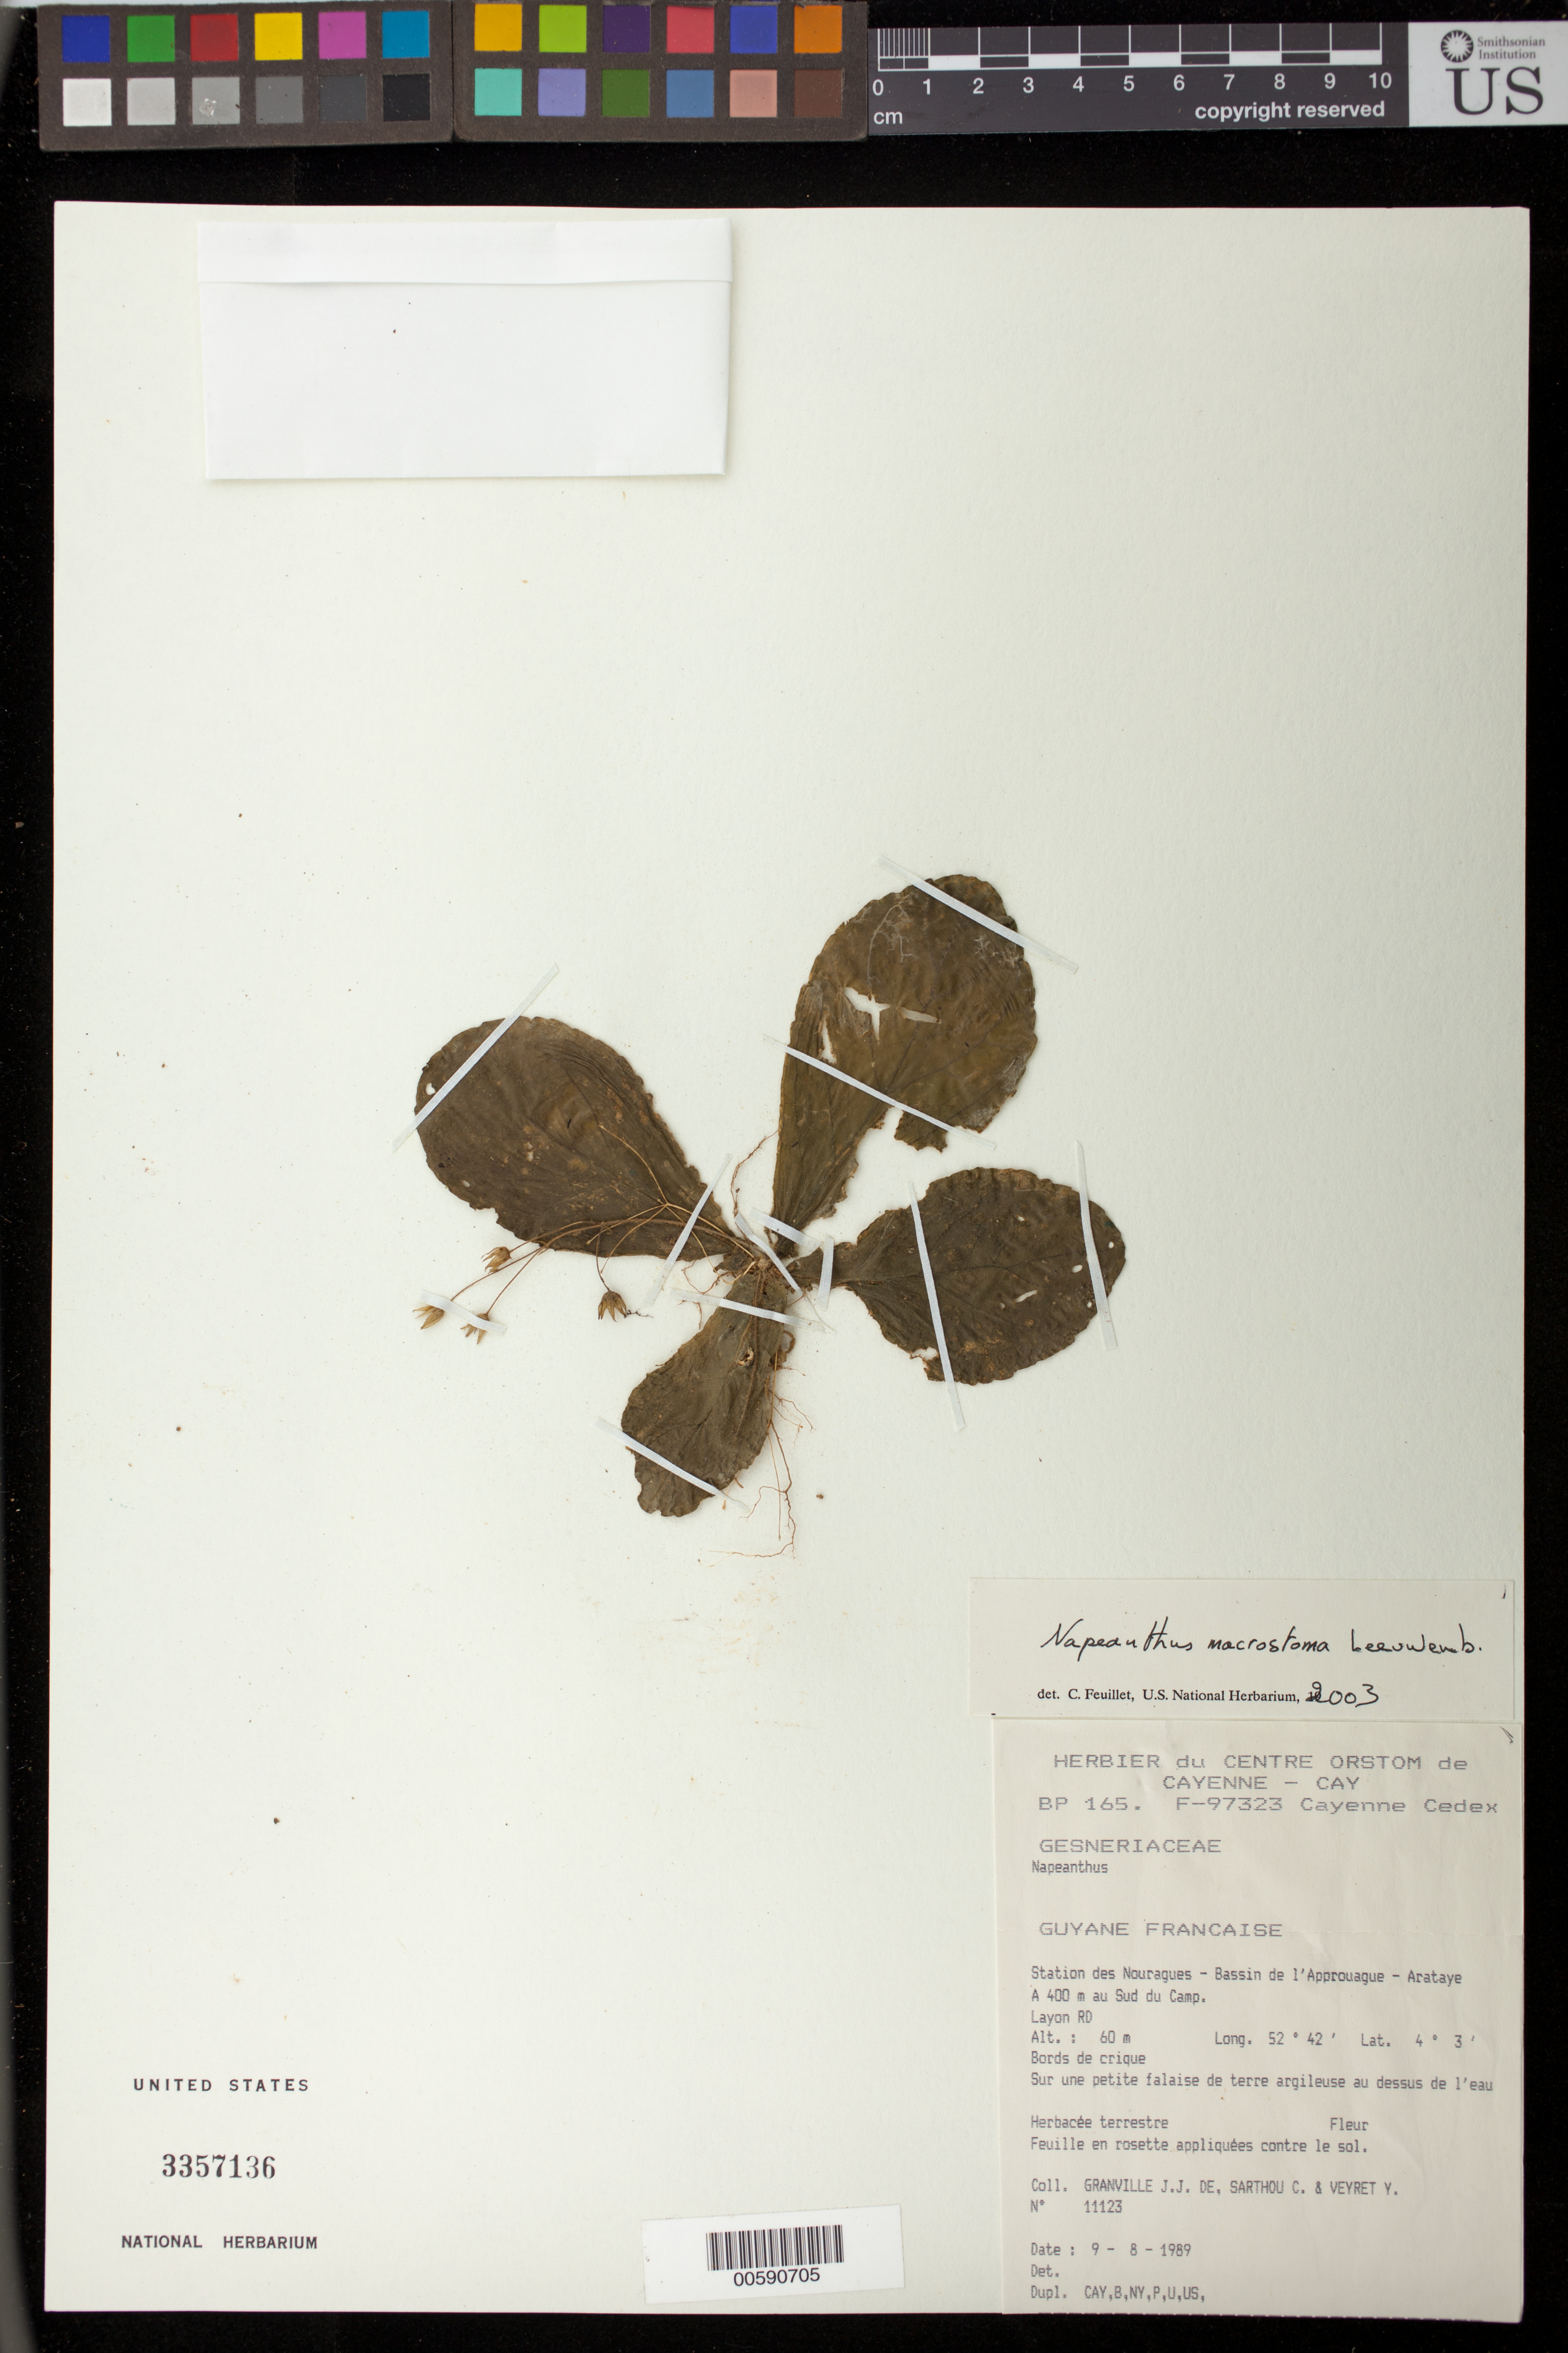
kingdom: Plantae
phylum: Tracheophyta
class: Magnoliopsida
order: Lamiales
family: Gesneriaceae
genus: Napeanthus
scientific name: Napeanthus macrostoma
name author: Leeuwenb.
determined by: Feuillet, C.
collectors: J.-J. de Granville, C. Sarthou & Y. Veyret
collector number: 11123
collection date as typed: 09 Aug 1989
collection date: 1989-08-09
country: French Guiana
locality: Station des Nouragues, bassin de l'Approuague, Arataye; a 400 m au Sud du camp, Layon RD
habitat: Bords de crique; sur une petite falaise de terre argileuse au dessus de l'eau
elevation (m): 60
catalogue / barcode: US 3357136